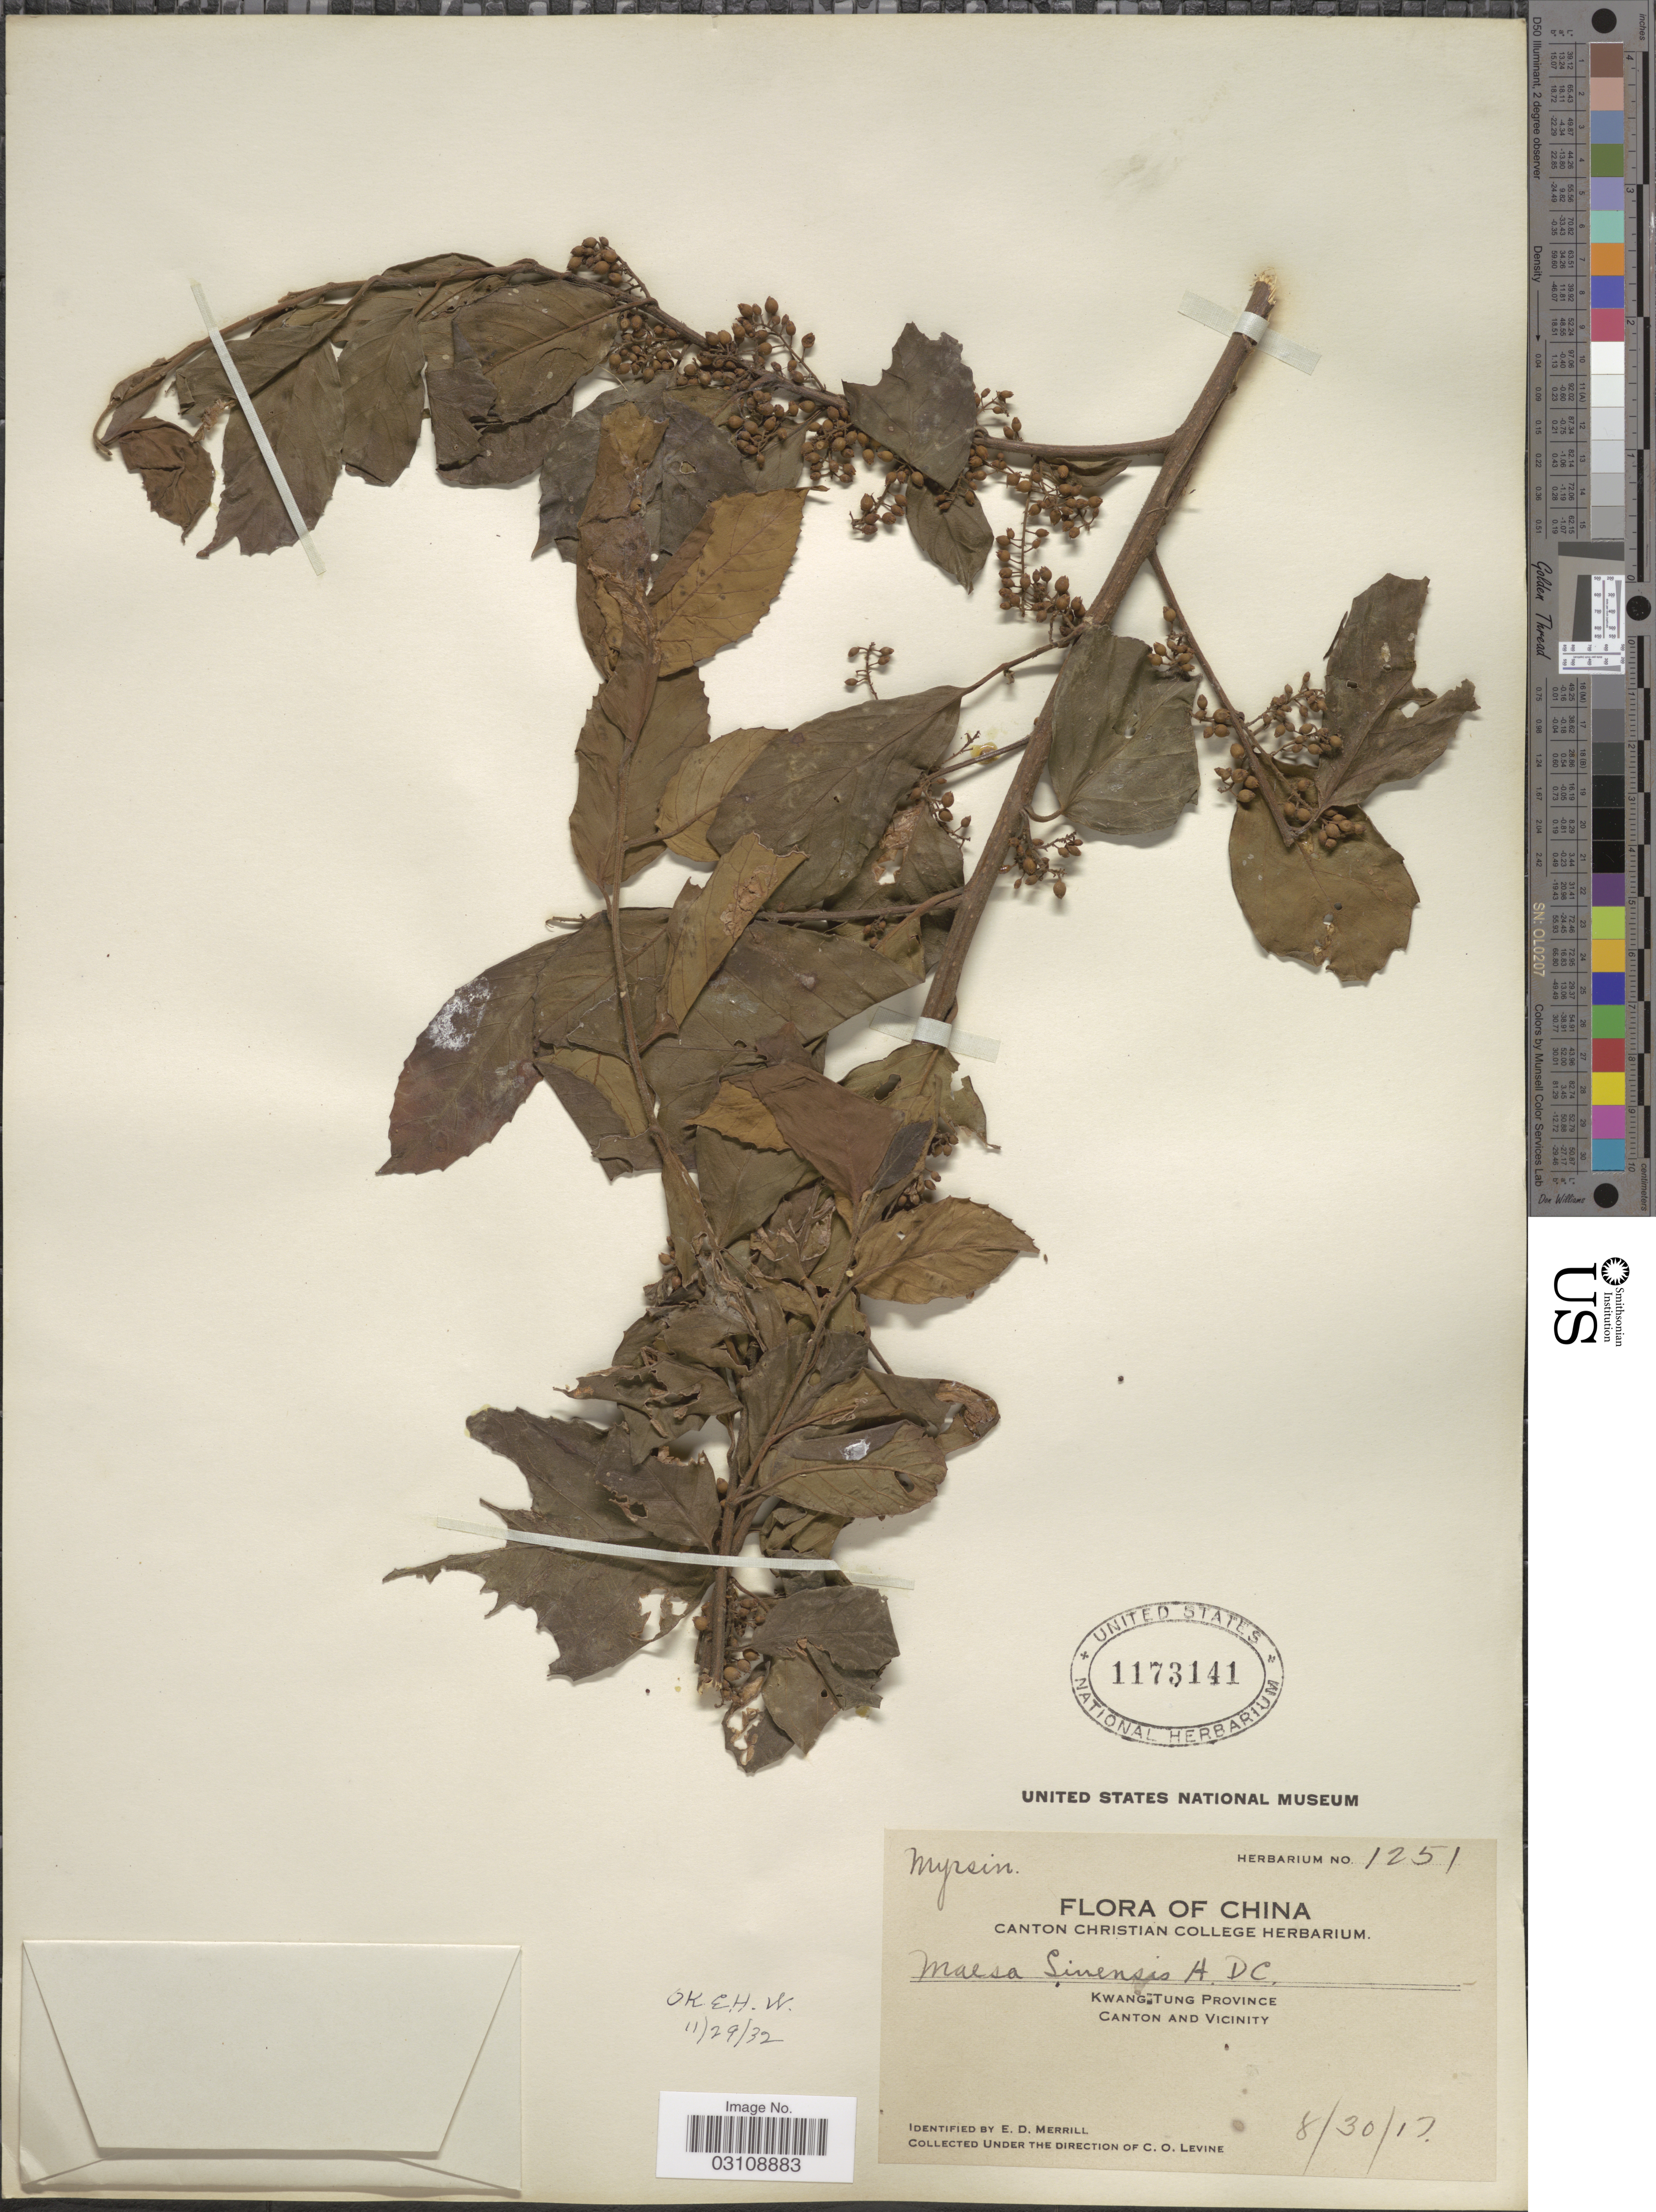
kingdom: Plantae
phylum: Tracheophyta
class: Magnoliopsida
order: Ericales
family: Primulaceae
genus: Maesa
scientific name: Maesa perlaria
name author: (Lour.) Merr.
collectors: E. D. Merrill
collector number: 1251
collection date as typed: Transcribed d/m/y: 30/8/17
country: China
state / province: Guangdong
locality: Kwang Tung Province. Canton and Vicinity.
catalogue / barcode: US 1173141